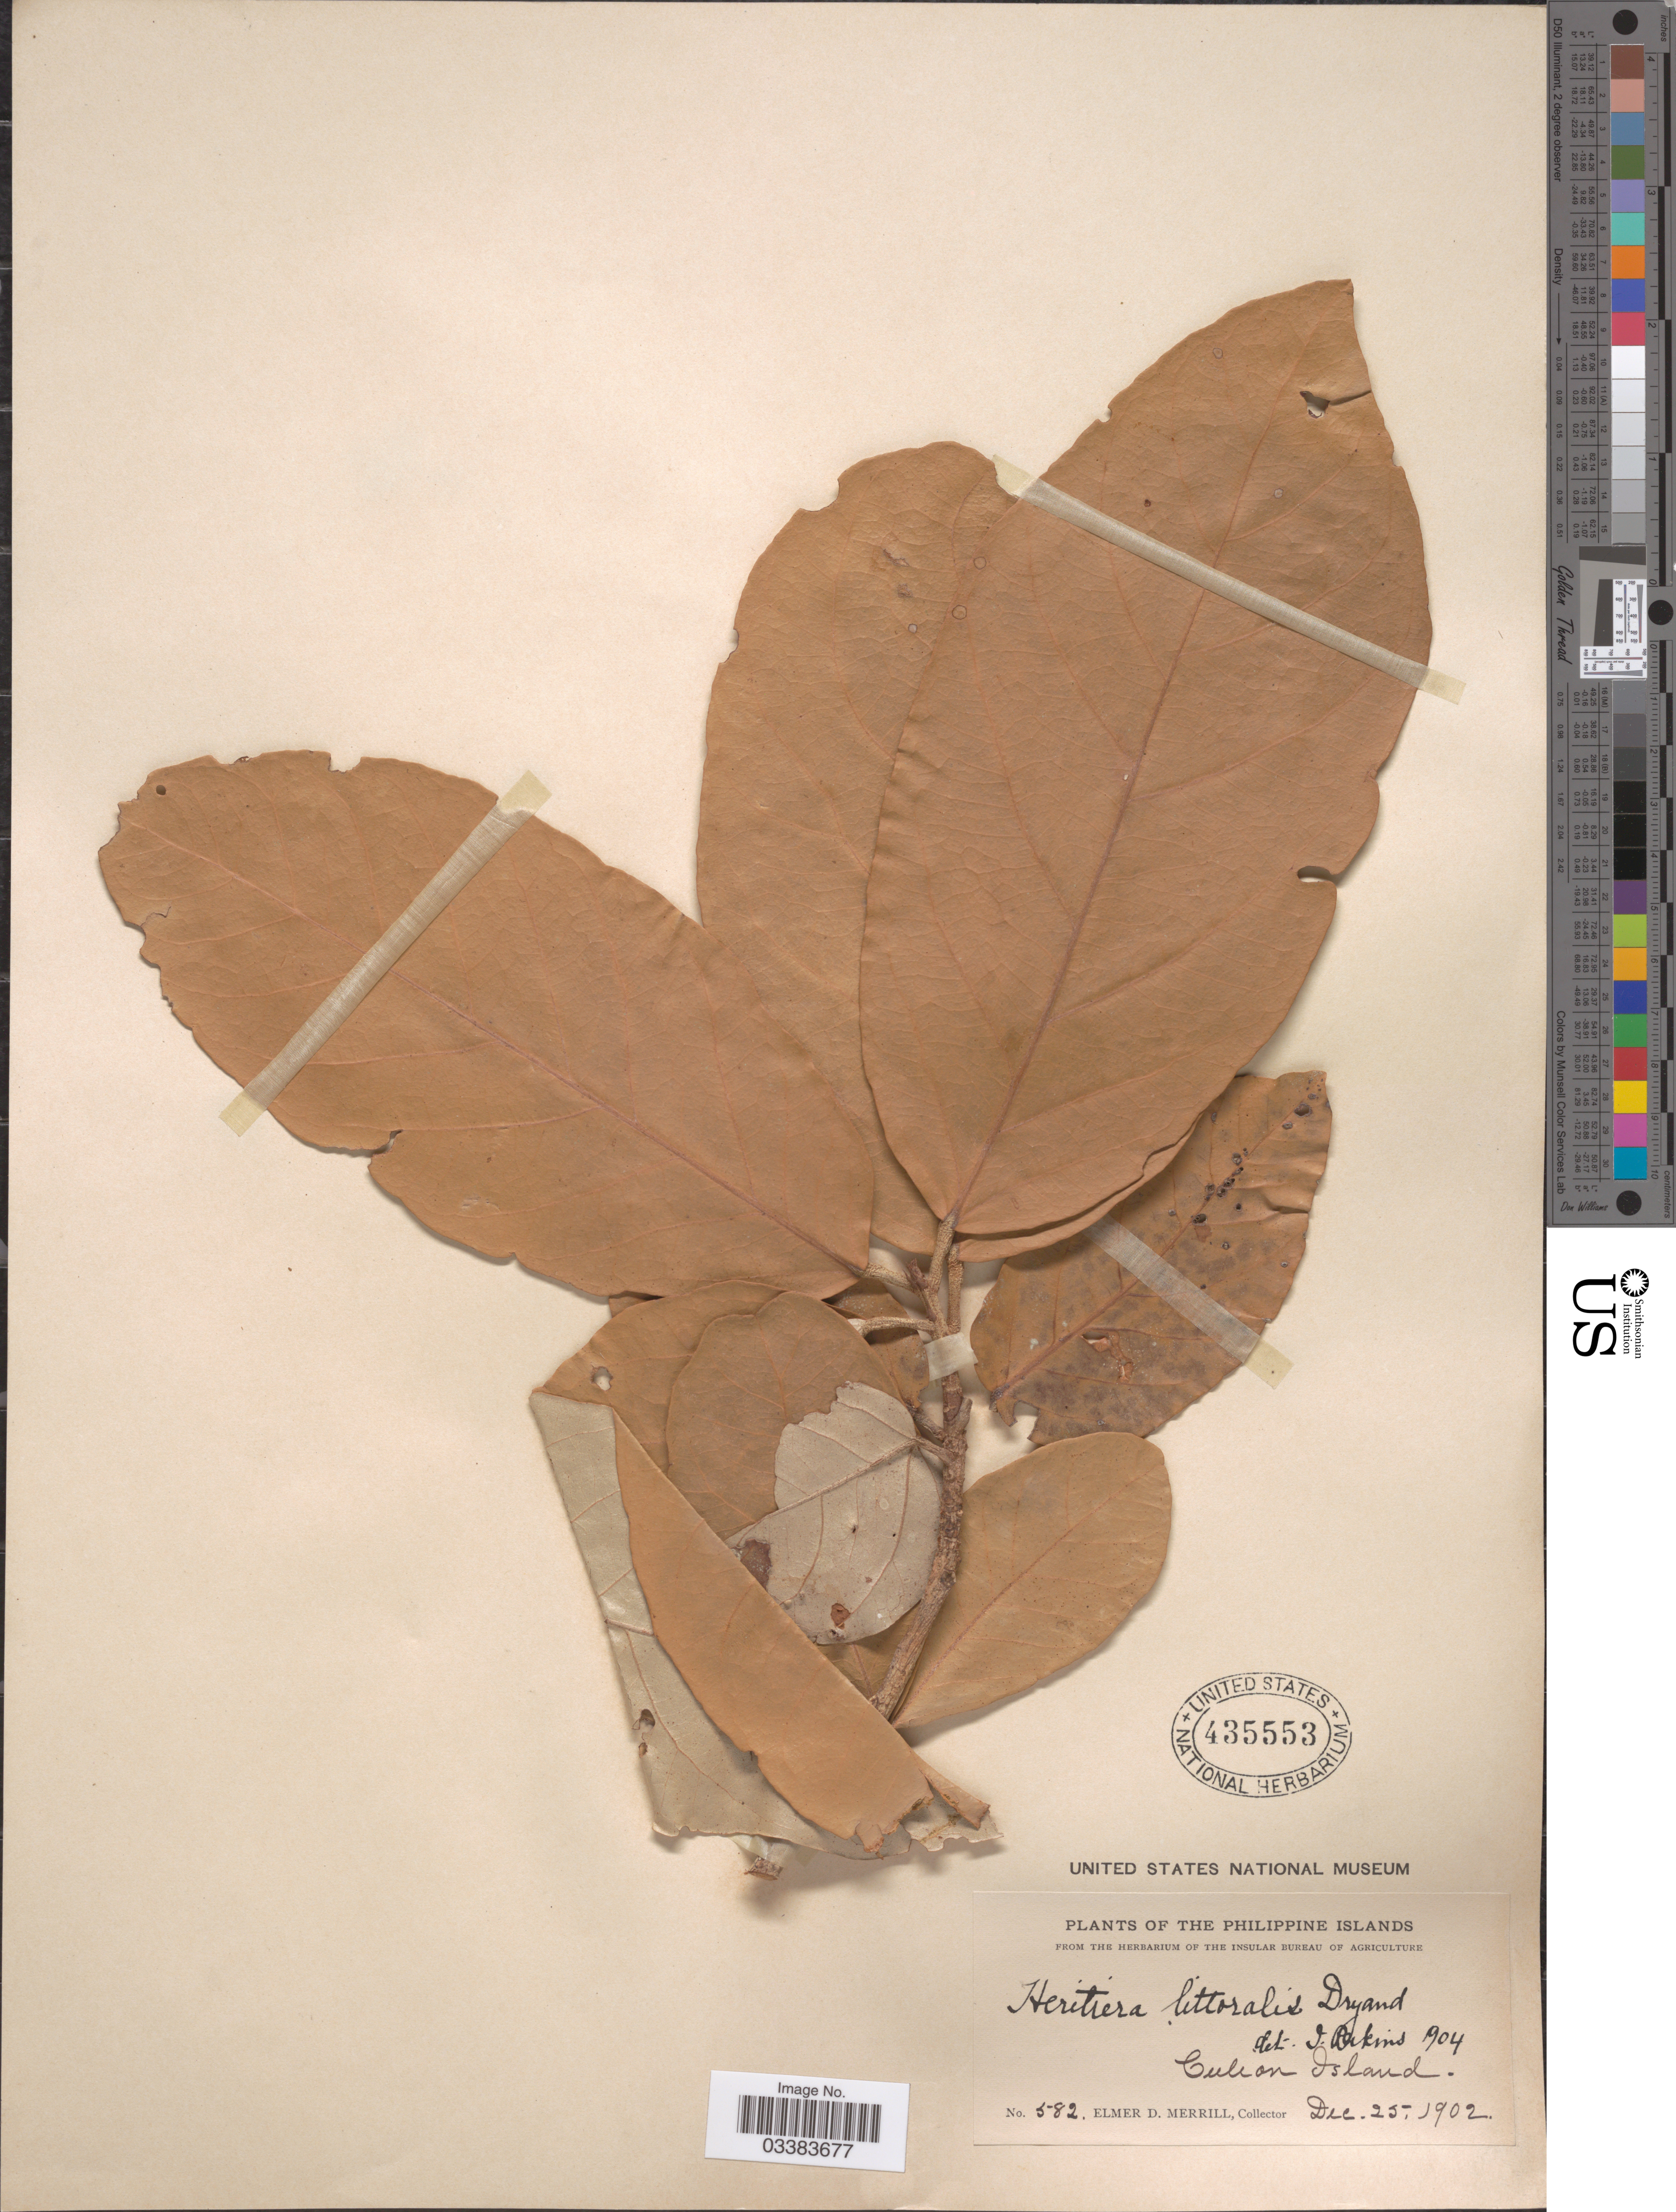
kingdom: Plantae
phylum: Tracheophyta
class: Magnoliopsida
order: Malvales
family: Malvaceae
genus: Heritiera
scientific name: Heritiera littoralis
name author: Aiton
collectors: E. D. Merrill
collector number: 582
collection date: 1902-12-25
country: Philippines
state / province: Mimaropa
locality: Culion Island.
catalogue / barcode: US 435553